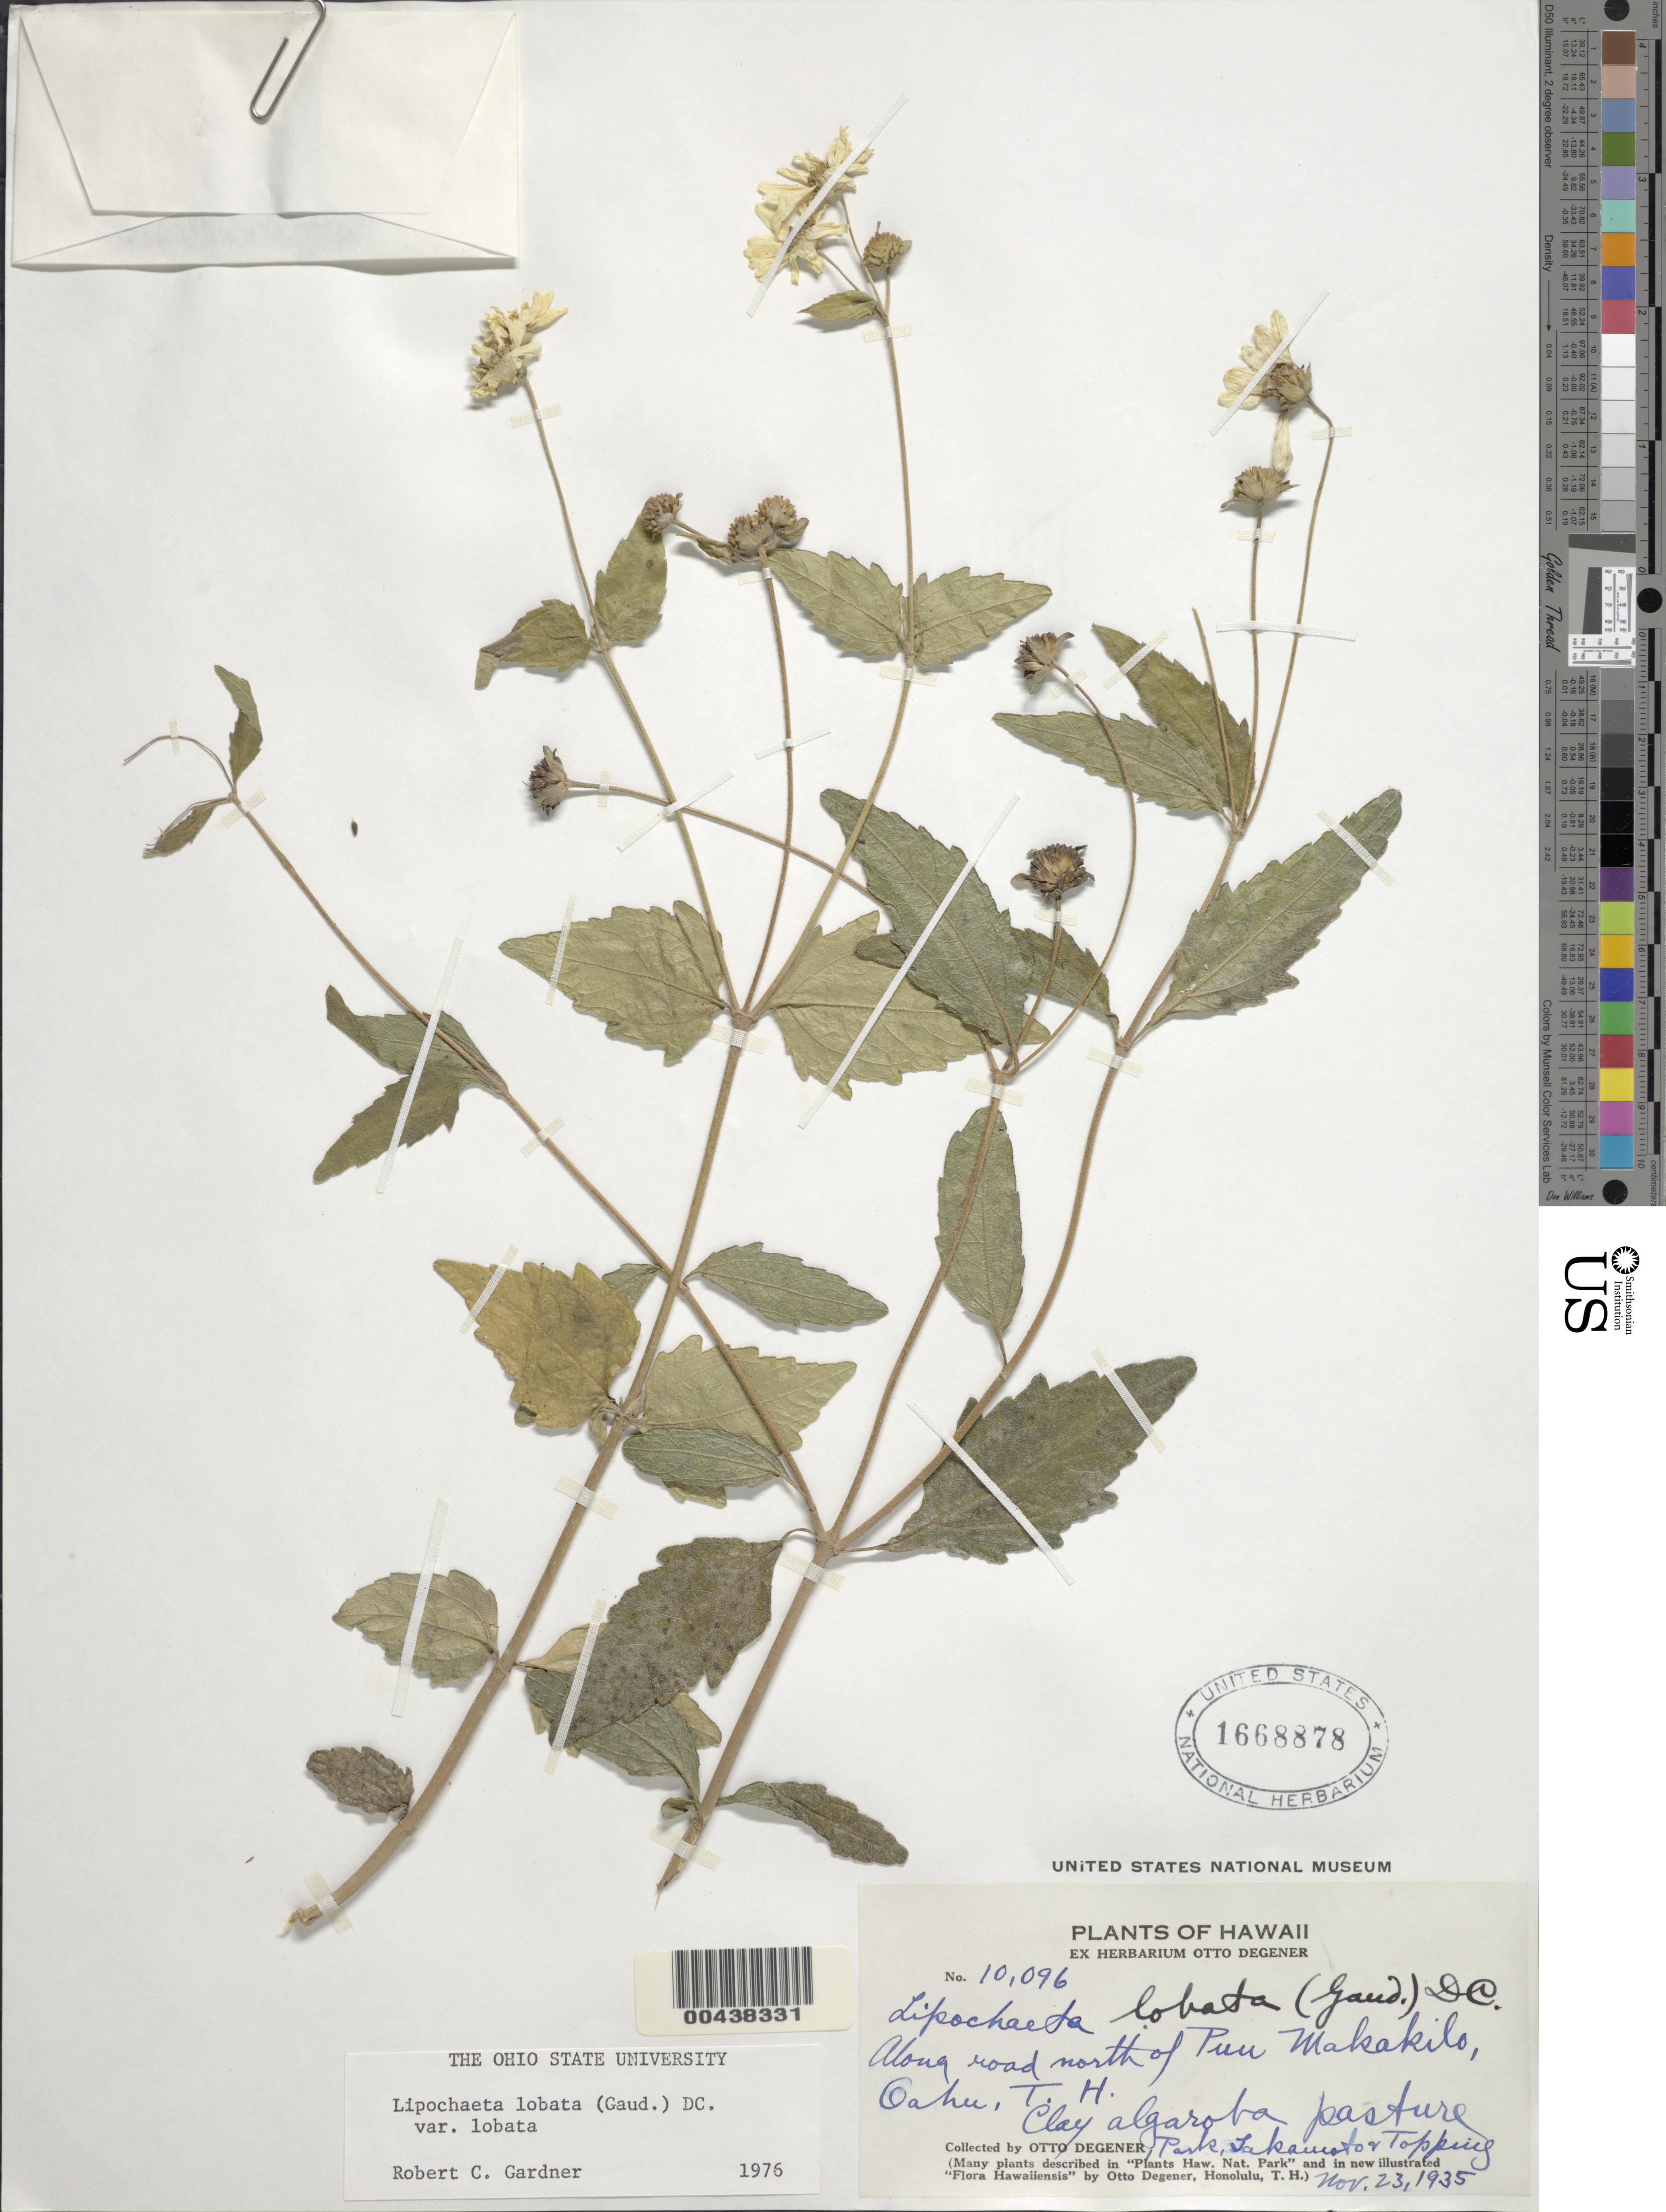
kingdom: Plantae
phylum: Tracheophyta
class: Magnoliopsida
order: Asterales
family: Asteraceae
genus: Lipochaeta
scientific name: Lipochaeta lobata var. lobata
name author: (Gaudich.) DC.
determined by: Gardner, R. C.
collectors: O. Degener, Park, -. Takamoto & D. L. Topping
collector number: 10096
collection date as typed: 23 Nov 1935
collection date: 1935-11-23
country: United States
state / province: Hawaii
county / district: Honolulu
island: Oahu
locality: Along road N of Puu Makakilo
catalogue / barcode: US 1668878